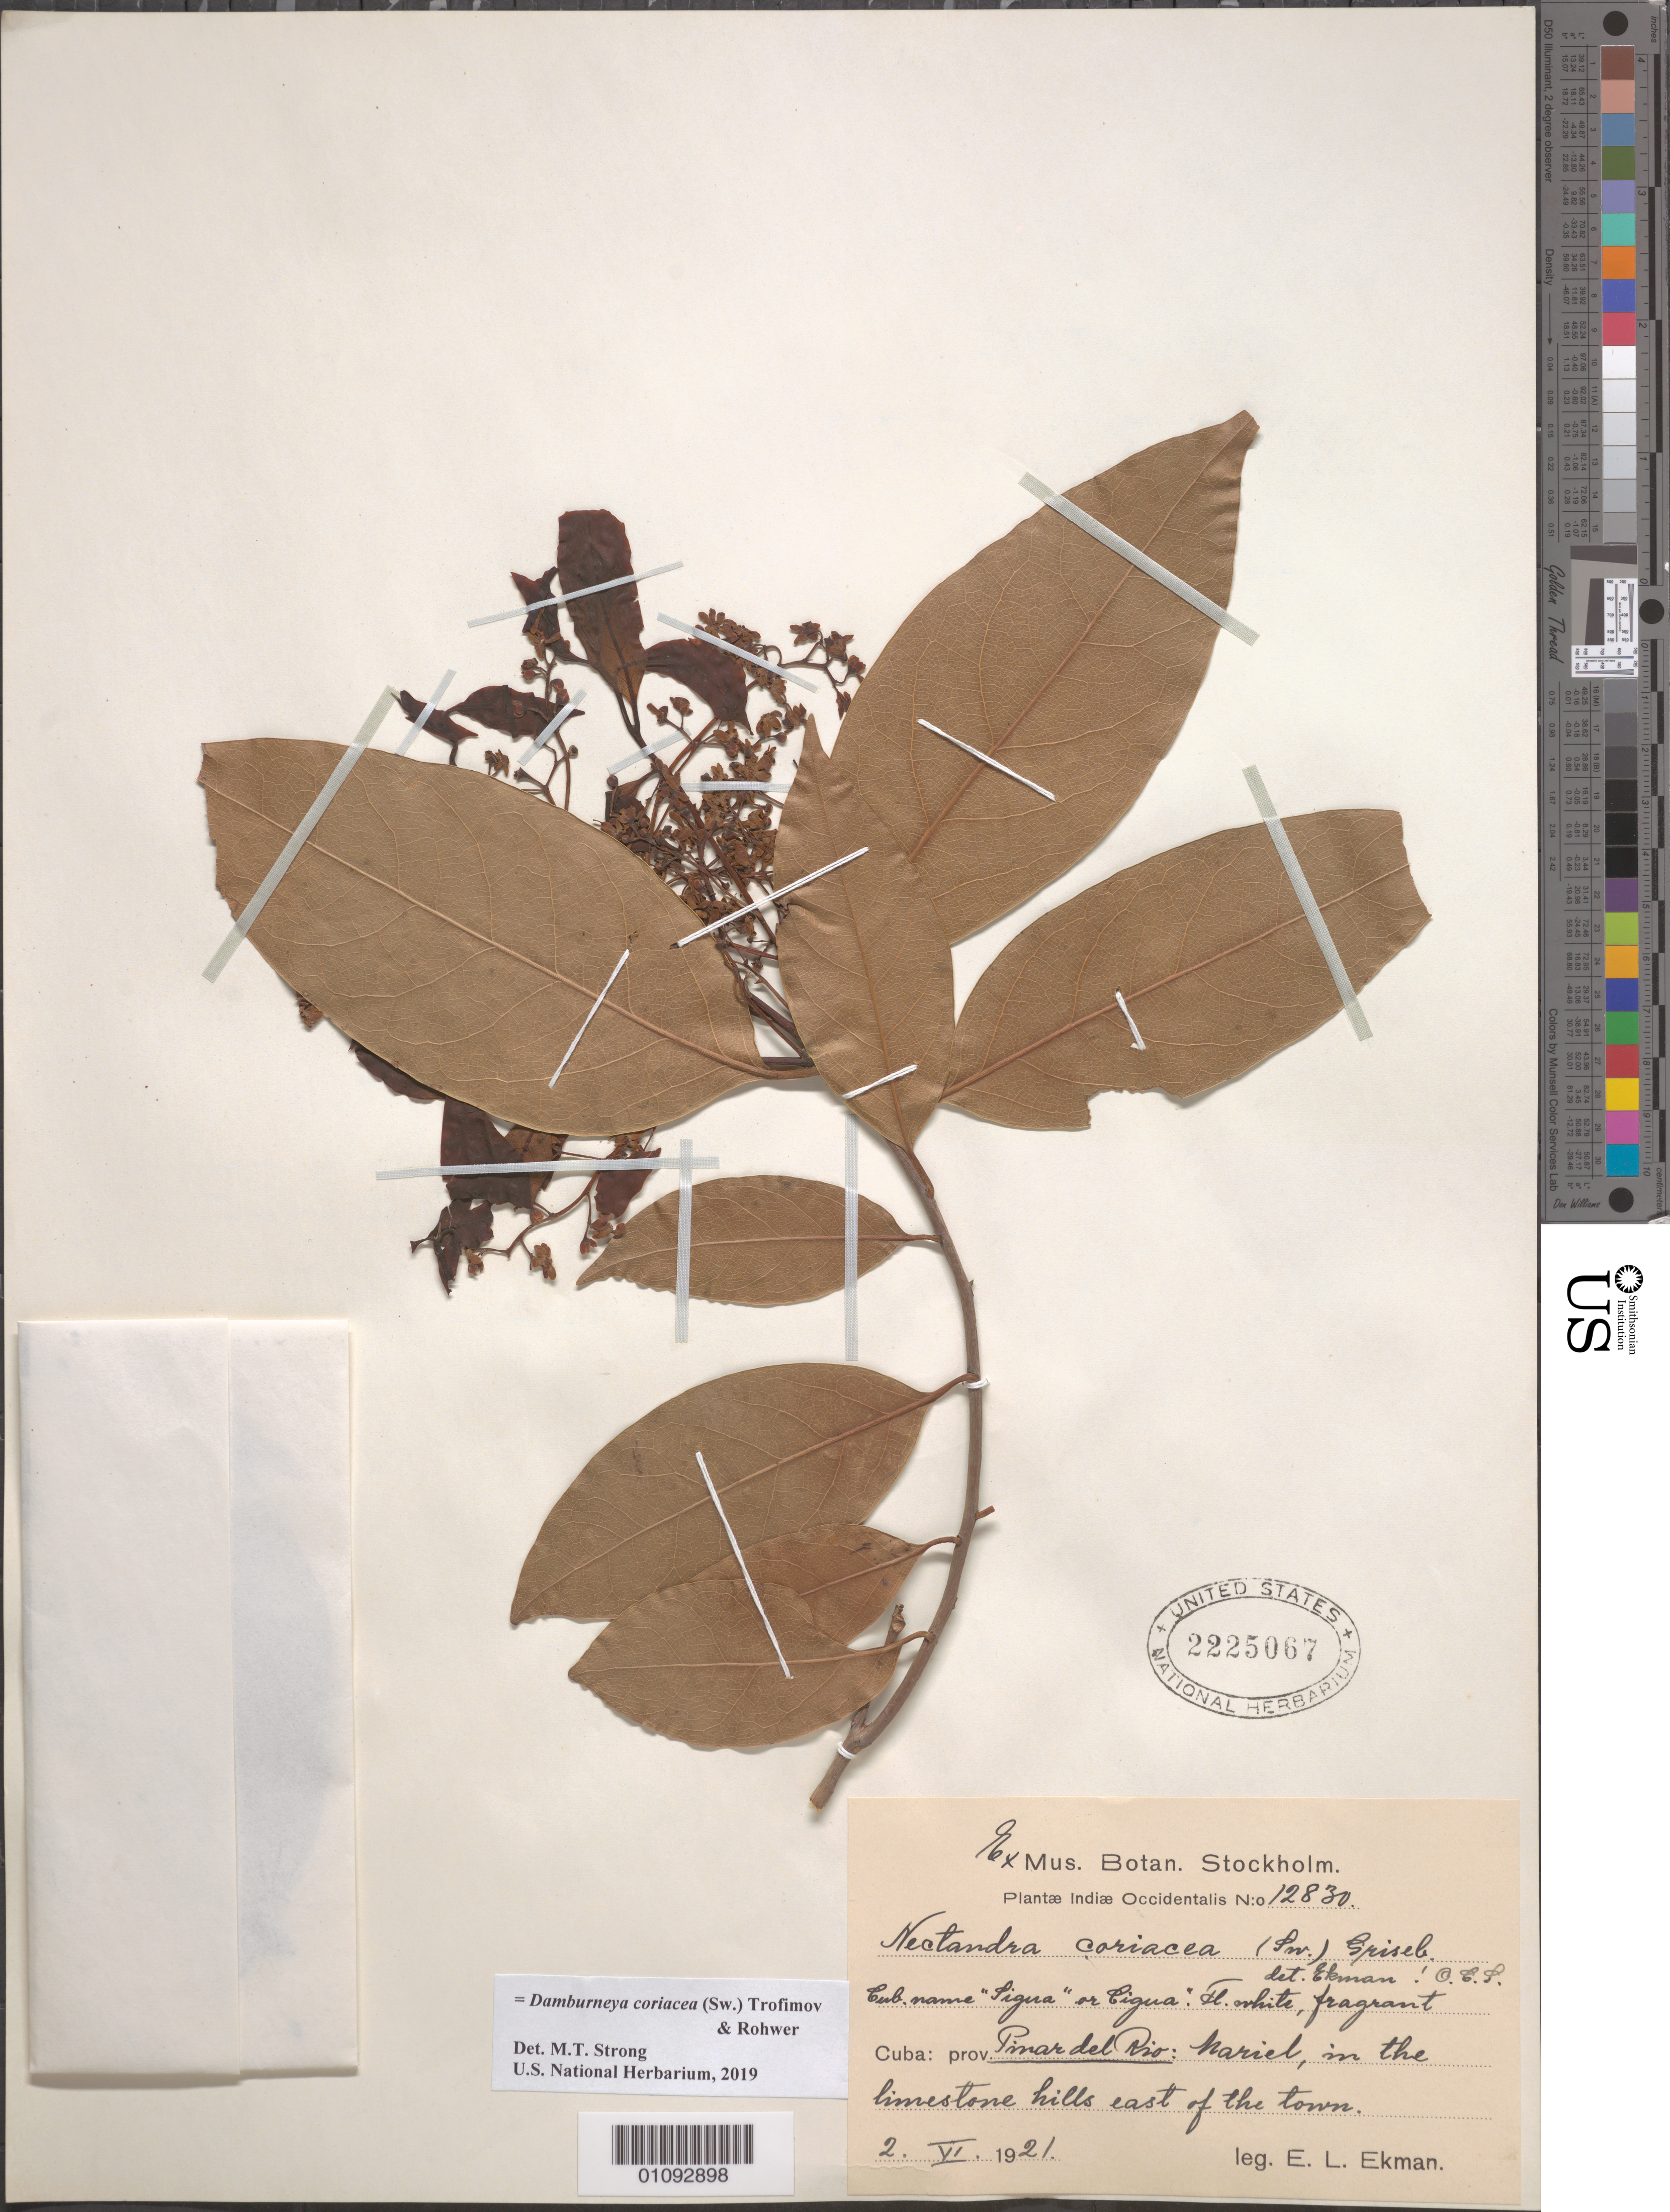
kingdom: Plantae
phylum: Tracheophyta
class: Magnoliopsida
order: Laurales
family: Lauraceae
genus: Damburneya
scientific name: Damburneya coriacea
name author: (Sw.) Trofimov & Rohwer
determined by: Strong, M. T., (US), Smithsonian Institution - National Museum of Natural History (UNITED STATES)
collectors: E. L. Ekman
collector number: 12830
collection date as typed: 02 Apr 1921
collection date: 1921-04-02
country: Cuba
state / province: Pinar del Rio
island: Cuba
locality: Pinar Del rio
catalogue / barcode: US 2225067